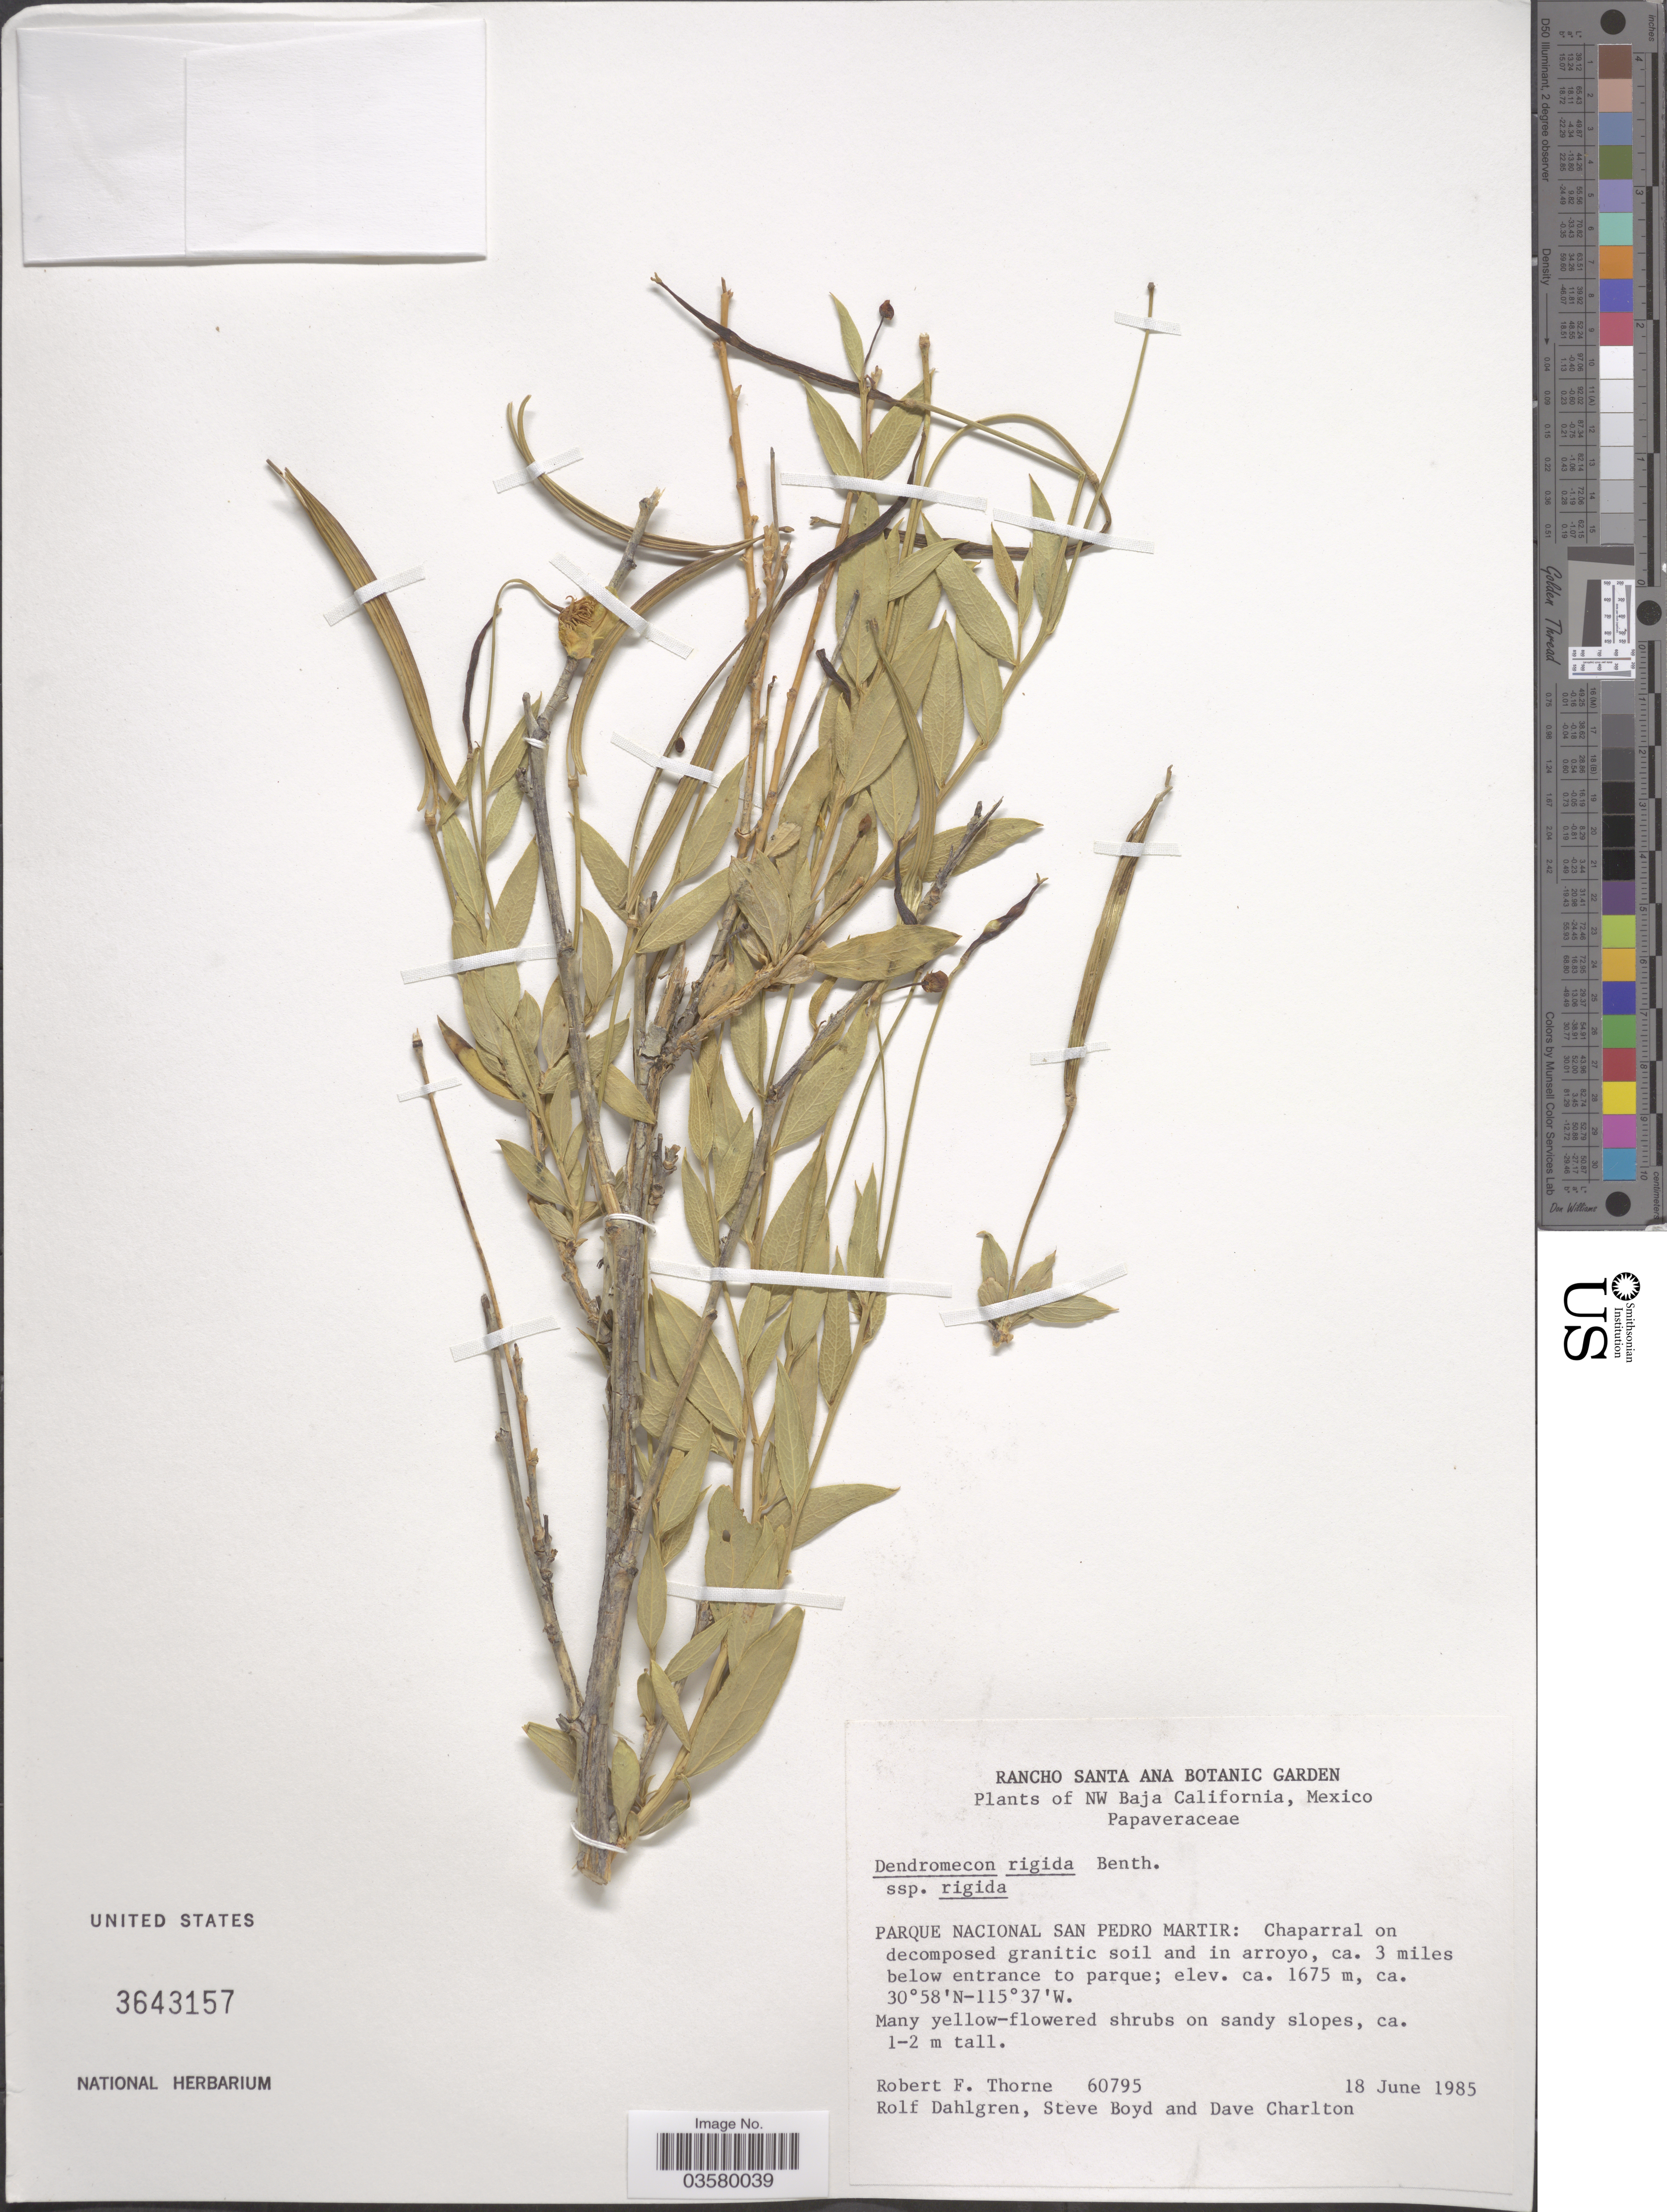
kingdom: Plantae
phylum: Tracheophyta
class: Magnoliopsida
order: Ranunculales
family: Papaveraceae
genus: Dendromecon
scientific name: Dendromecon rigida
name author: Benth.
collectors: R. F. Thorne, R. Dahlgren, S. Boyd & D. Charlton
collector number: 60795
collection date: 1985-06-18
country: Mexico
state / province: Baja California Norte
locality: NW Baja California, Parque Nacional San Pedro Martir: Chaparral on decomposed granitic soil and in arroyo, ca. 3 miles below entrance to parque.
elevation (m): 1675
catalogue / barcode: US 3643157